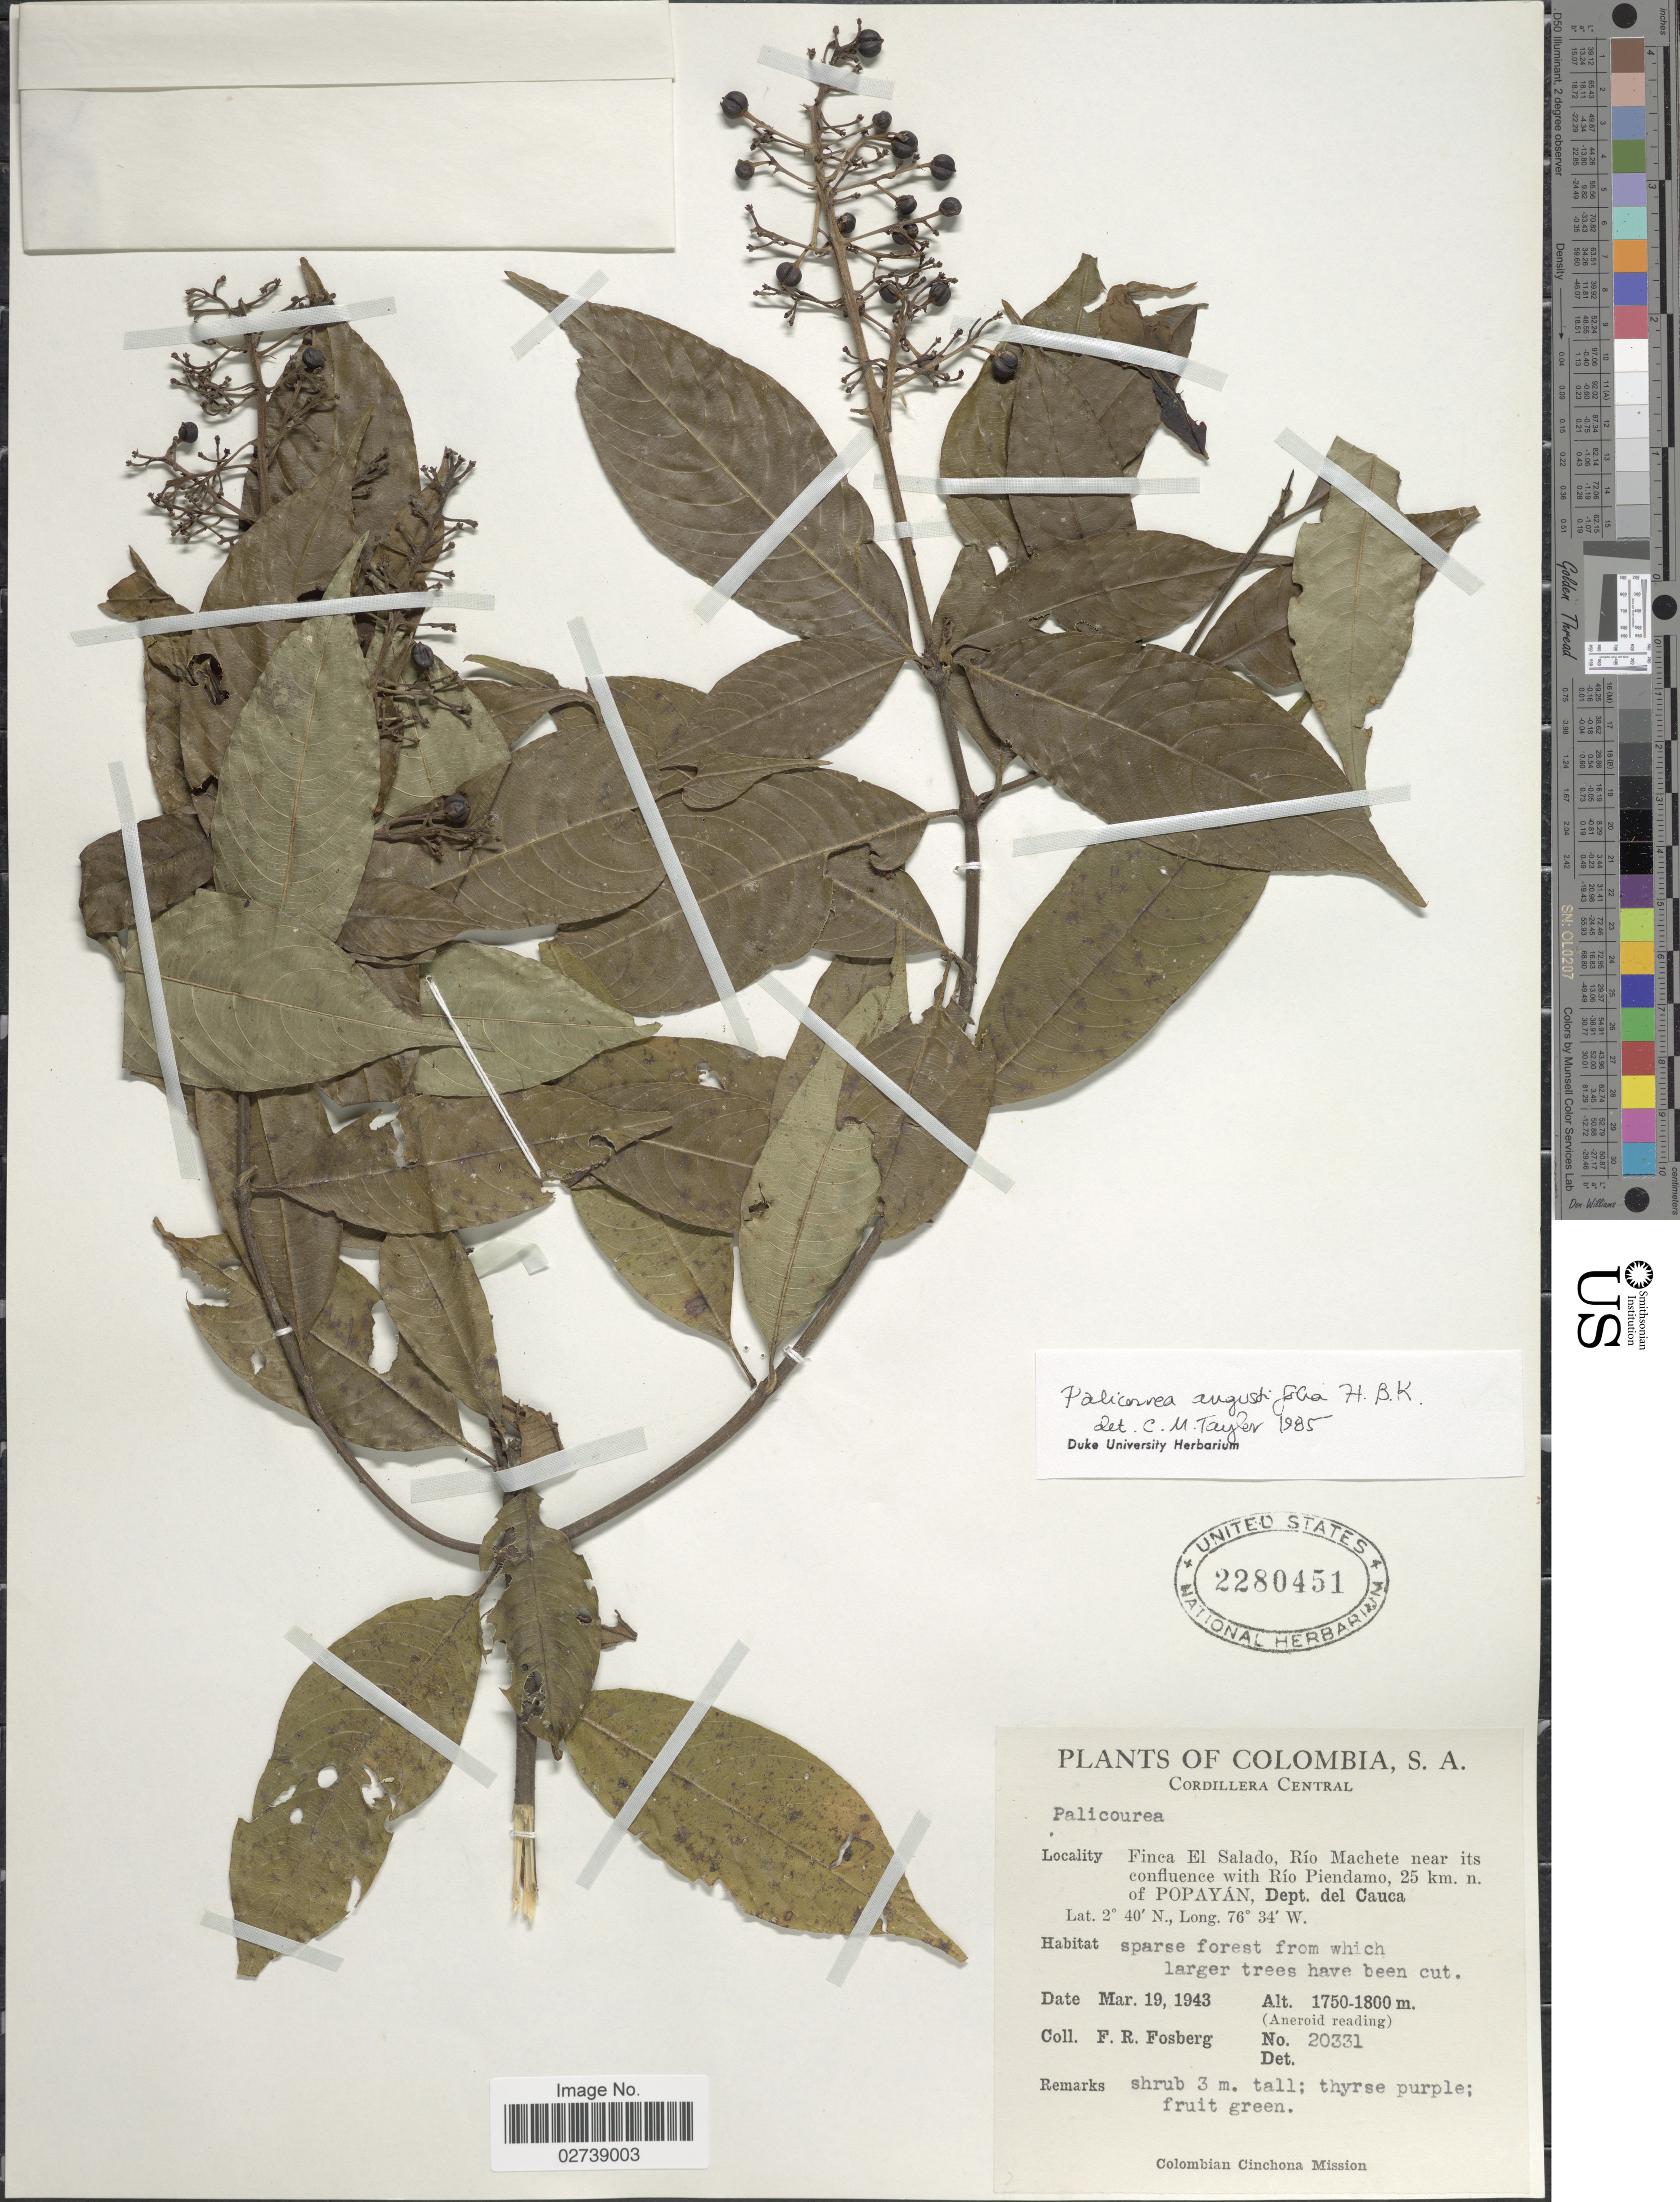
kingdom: Plantae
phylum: Tracheophyta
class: Magnoliopsida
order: Gentianales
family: Rubiaceae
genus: Palicourea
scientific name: Palicourea angustifolia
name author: Kunth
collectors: F. R. Fosberg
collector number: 20331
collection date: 1943-03-19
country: Colombia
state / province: Cauca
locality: Cordillera Central, Finca El Salado, Rio Machete near its confluence with Rio Piendamo, 25 km. n.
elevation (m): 1750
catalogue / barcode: US 2280451